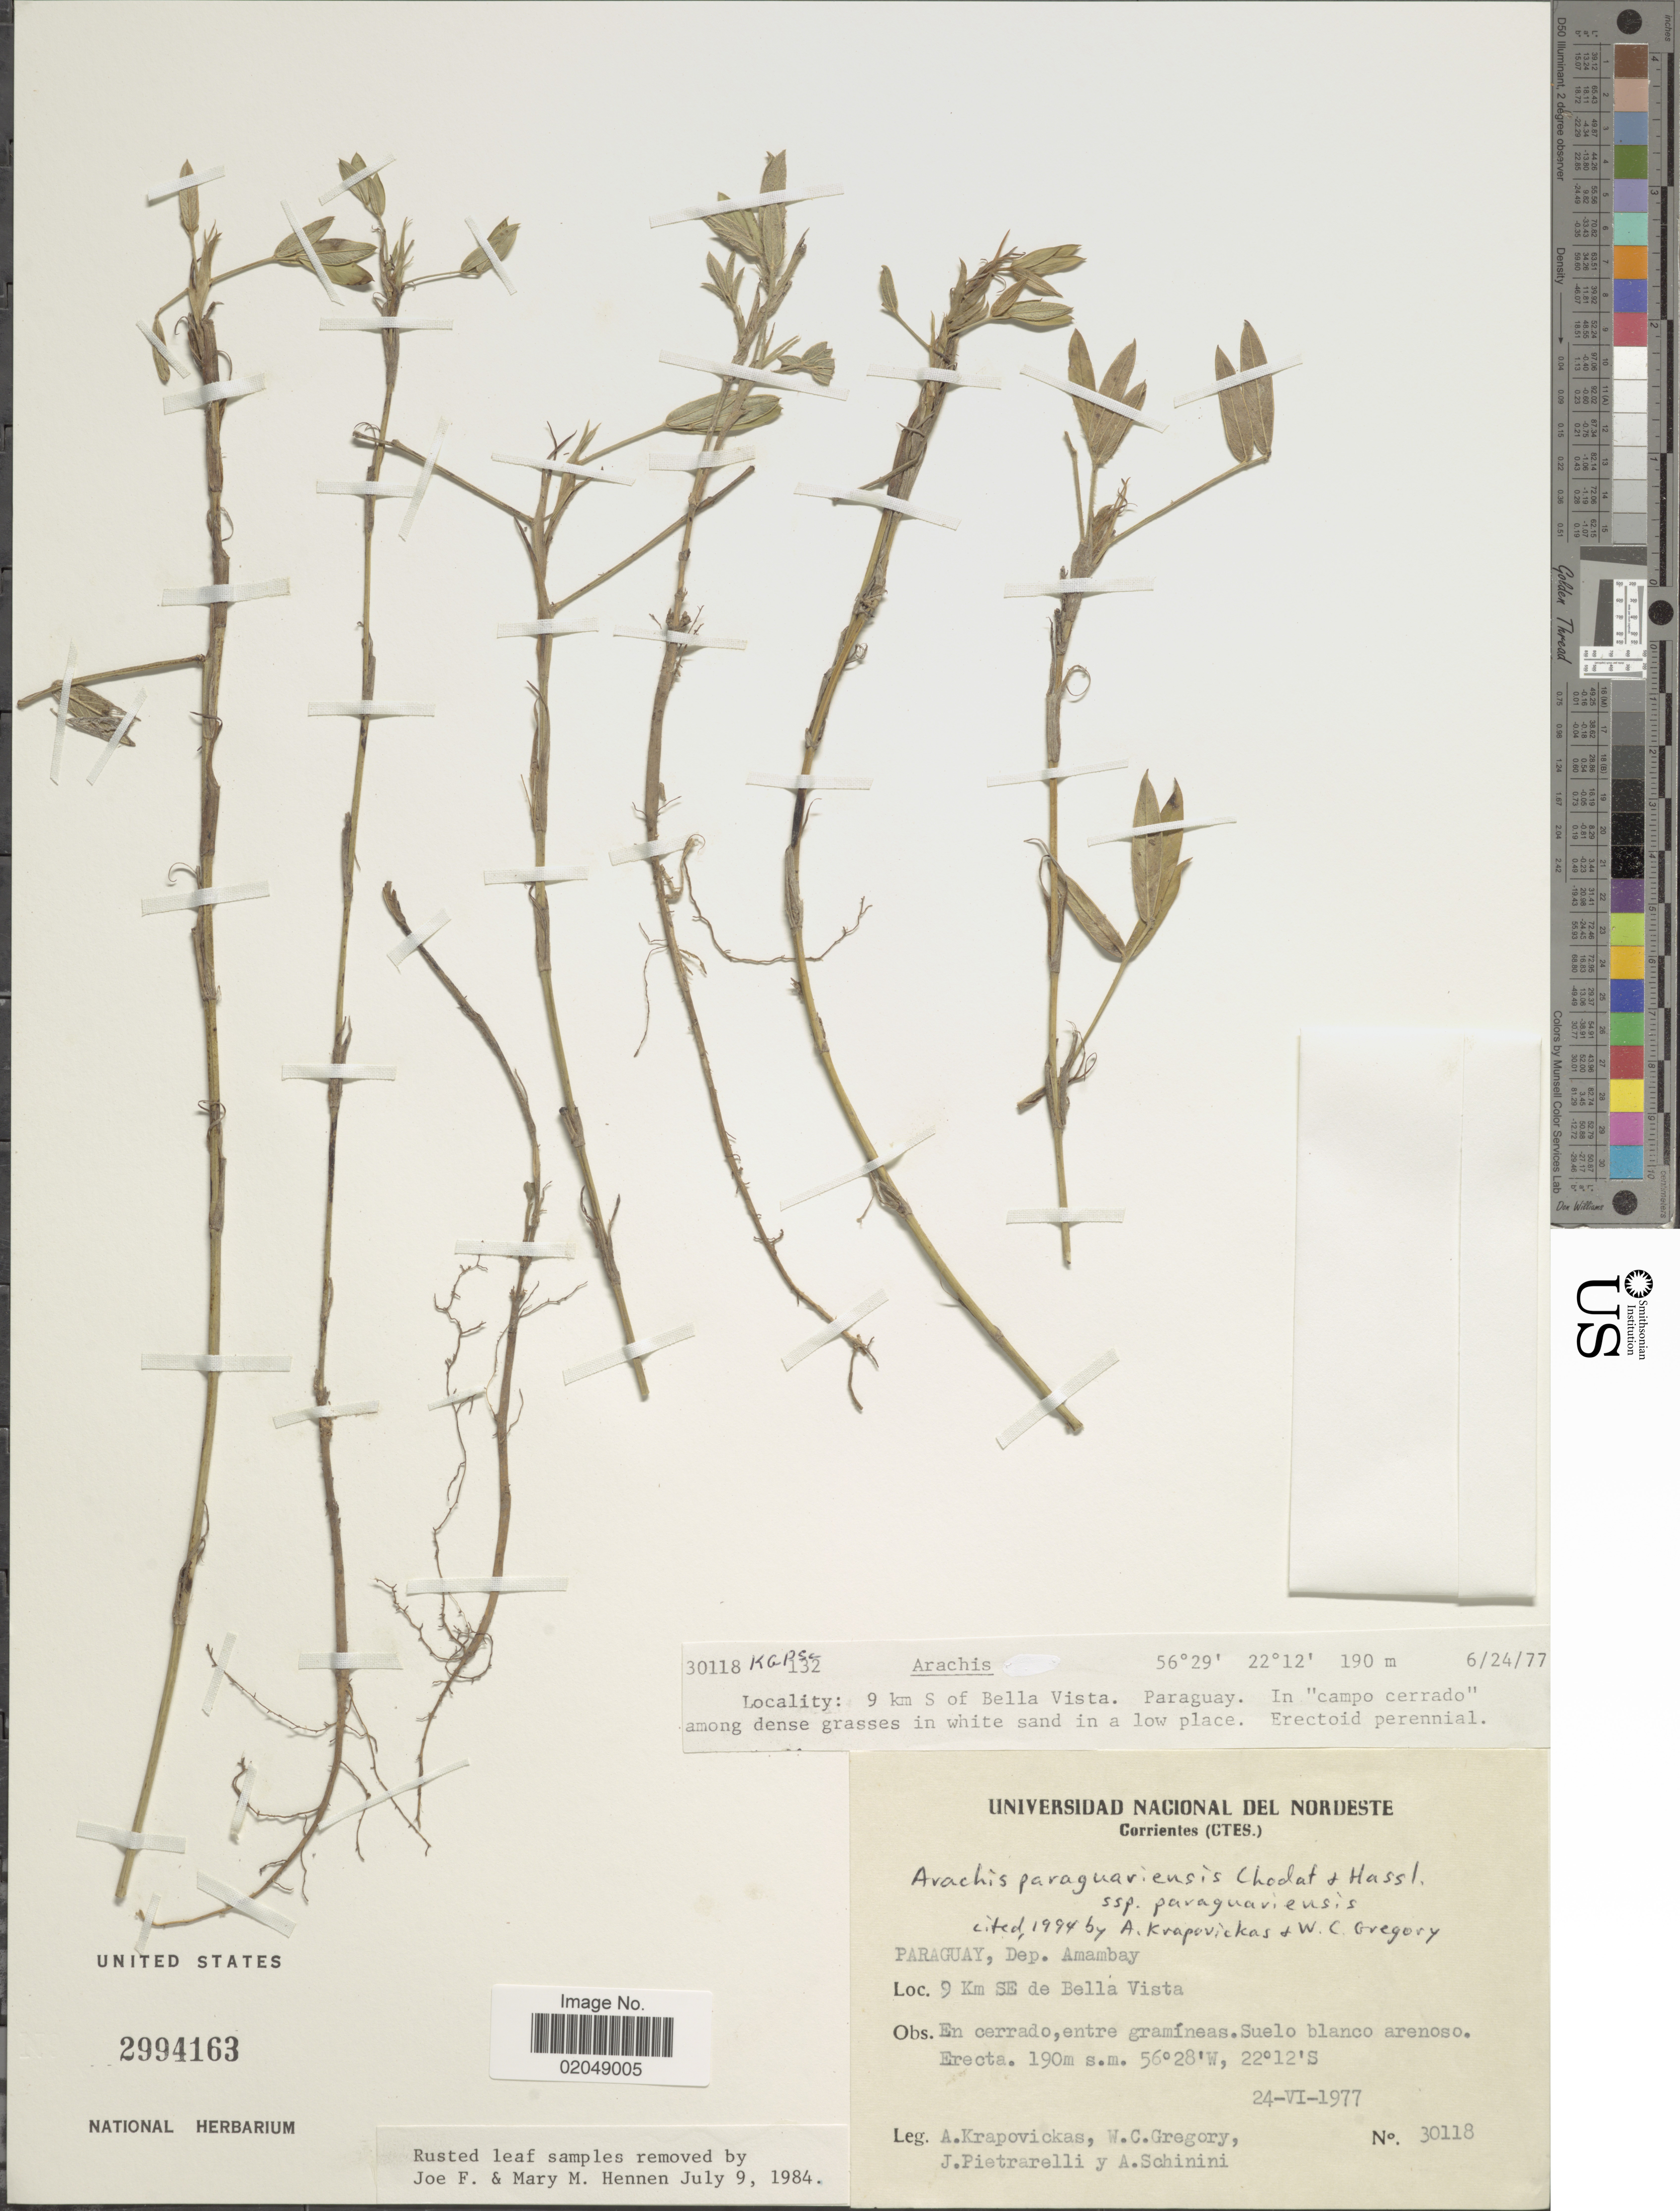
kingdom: Plantae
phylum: Tracheophyta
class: Magnoliopsida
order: Fabales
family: Fabaceae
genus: Arachis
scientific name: Arachis paraguariensis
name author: Chodat & Hassl.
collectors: A. Krapovickas, W. C. Gregory, J. Pietrarelli & A. Schinini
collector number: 30118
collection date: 1977-06-24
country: Paraguay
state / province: Amambay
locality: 9 km SE de Bella Vista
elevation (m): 190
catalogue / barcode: US 2994163